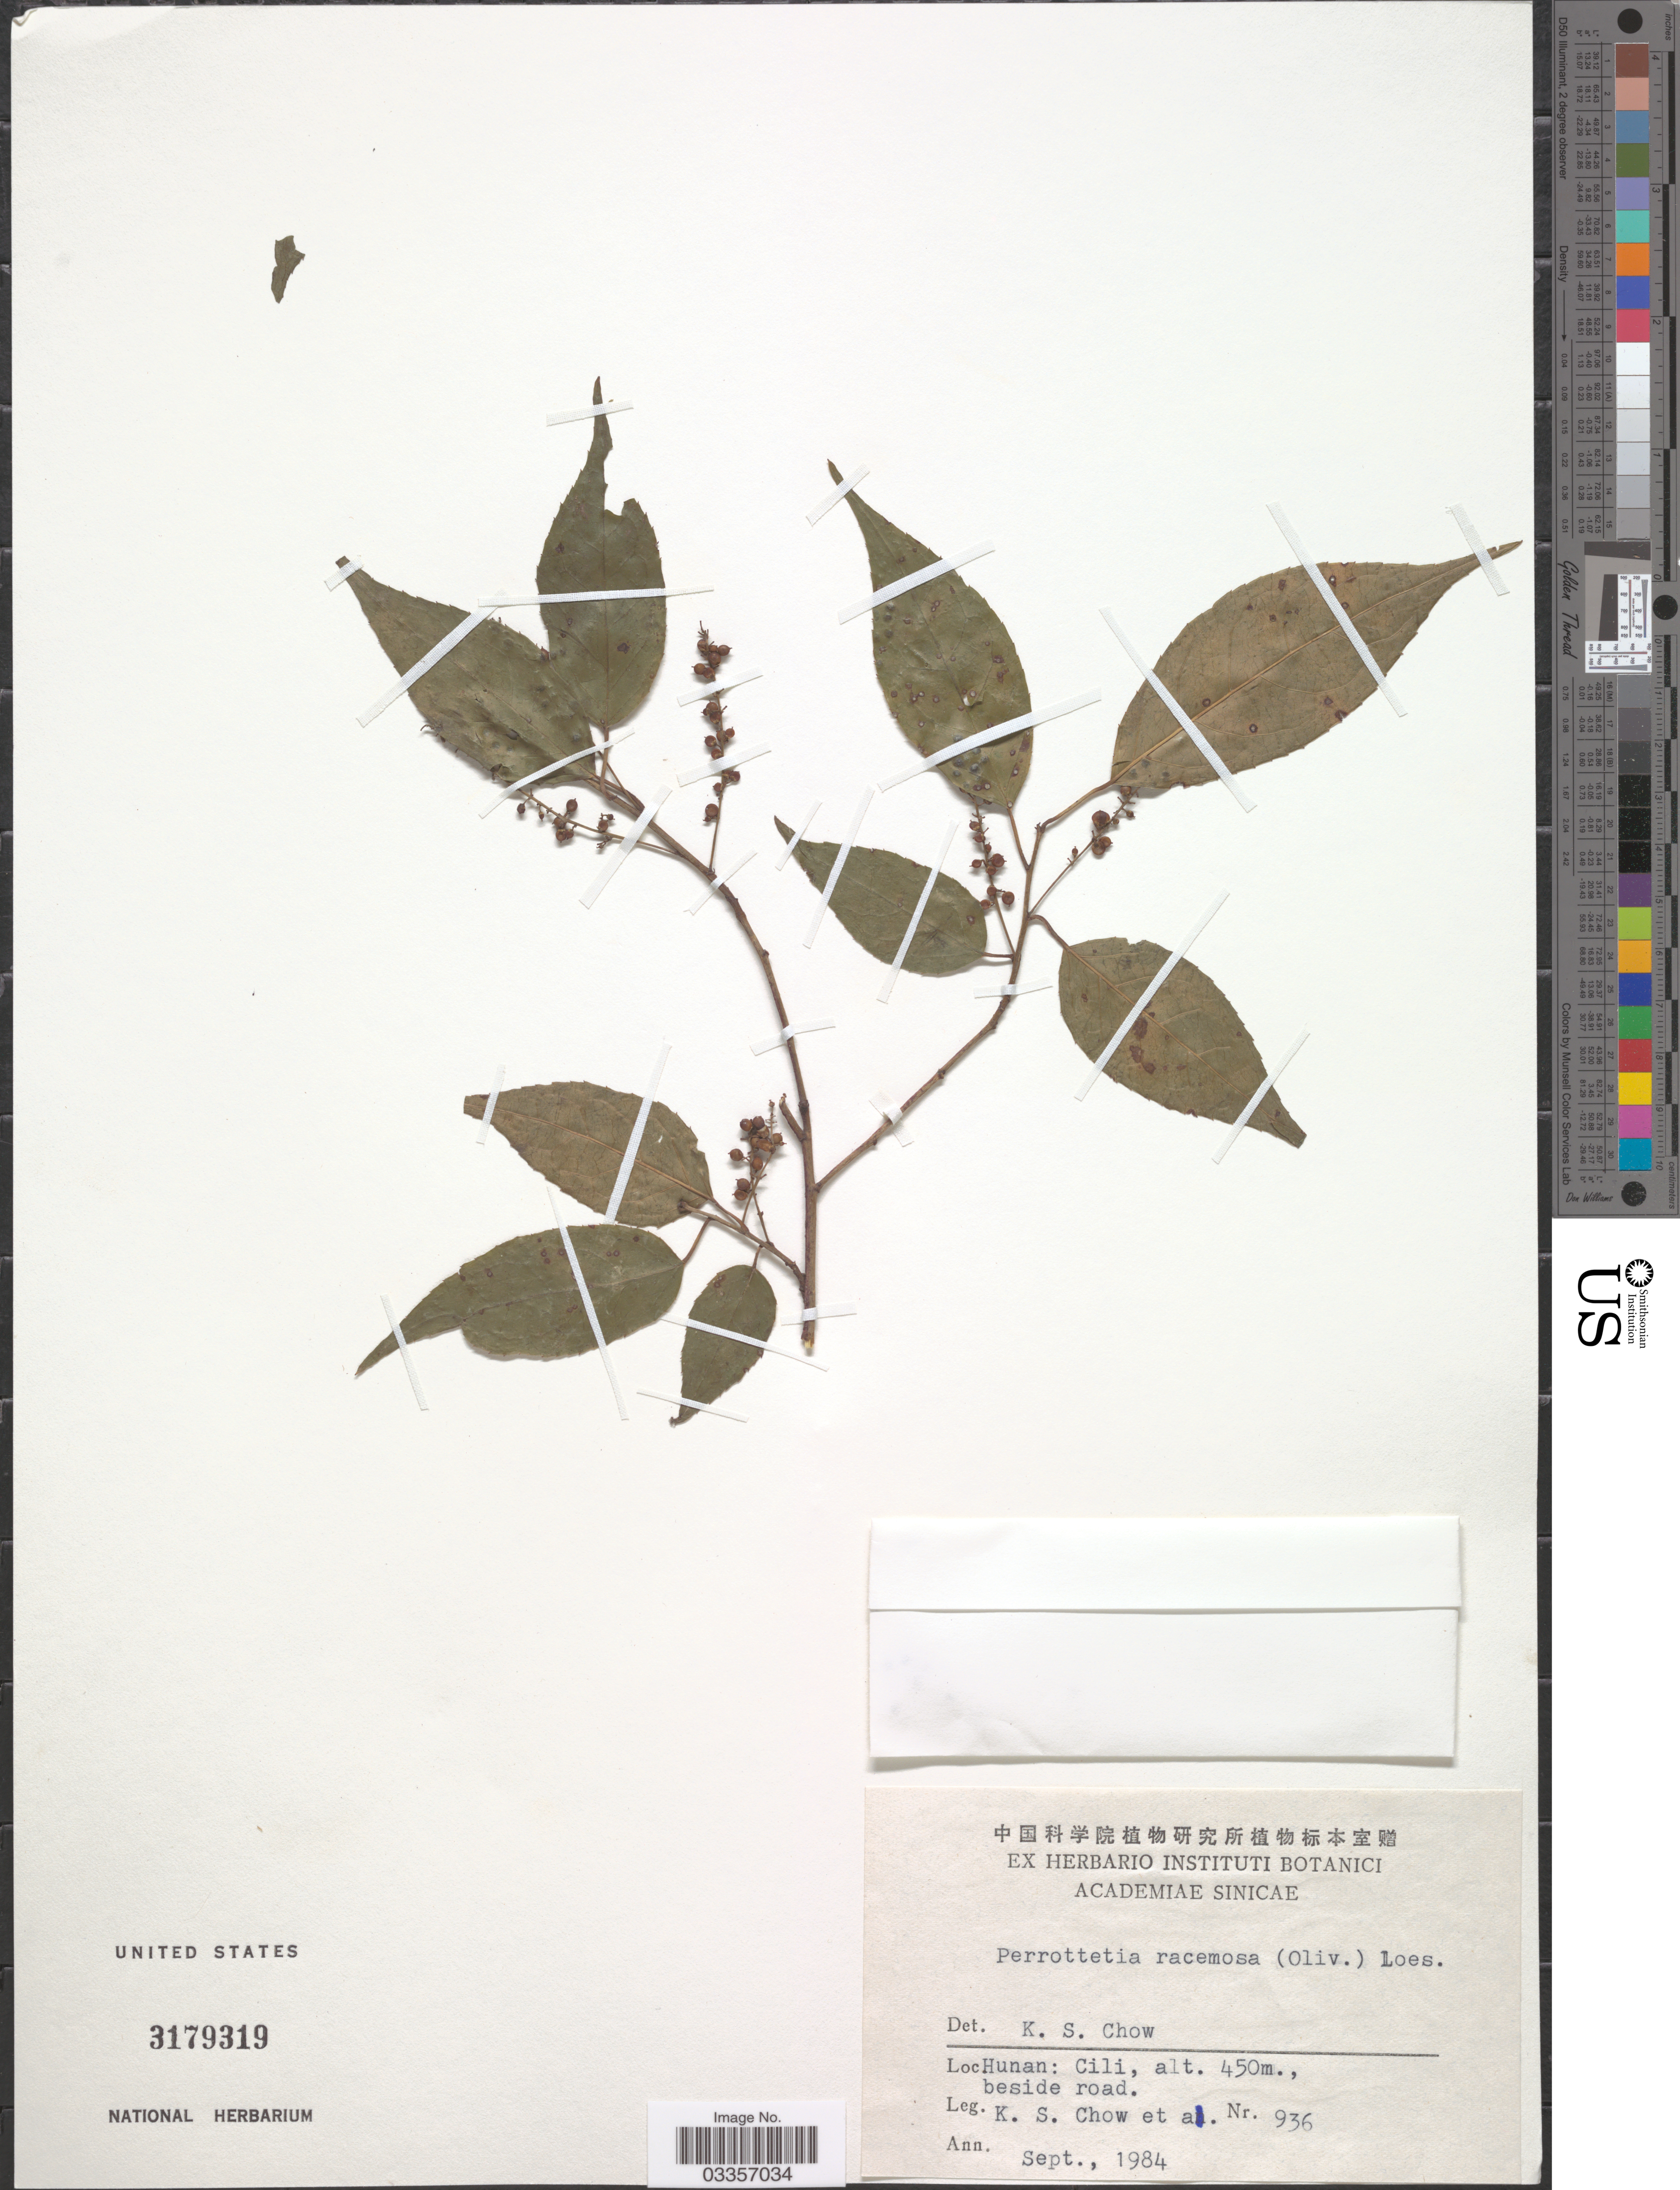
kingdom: Plantae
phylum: Tracheophyta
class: Magnoliopsida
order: Huerteales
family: Dipentodontaceae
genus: Perrottetia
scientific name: Perrottetia racemosa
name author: (Oliv.) Loes.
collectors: K. S. Chow & et al.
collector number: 936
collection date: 1984-09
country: China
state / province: Hunan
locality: Cili, beside road.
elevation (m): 450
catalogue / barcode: US 3179319